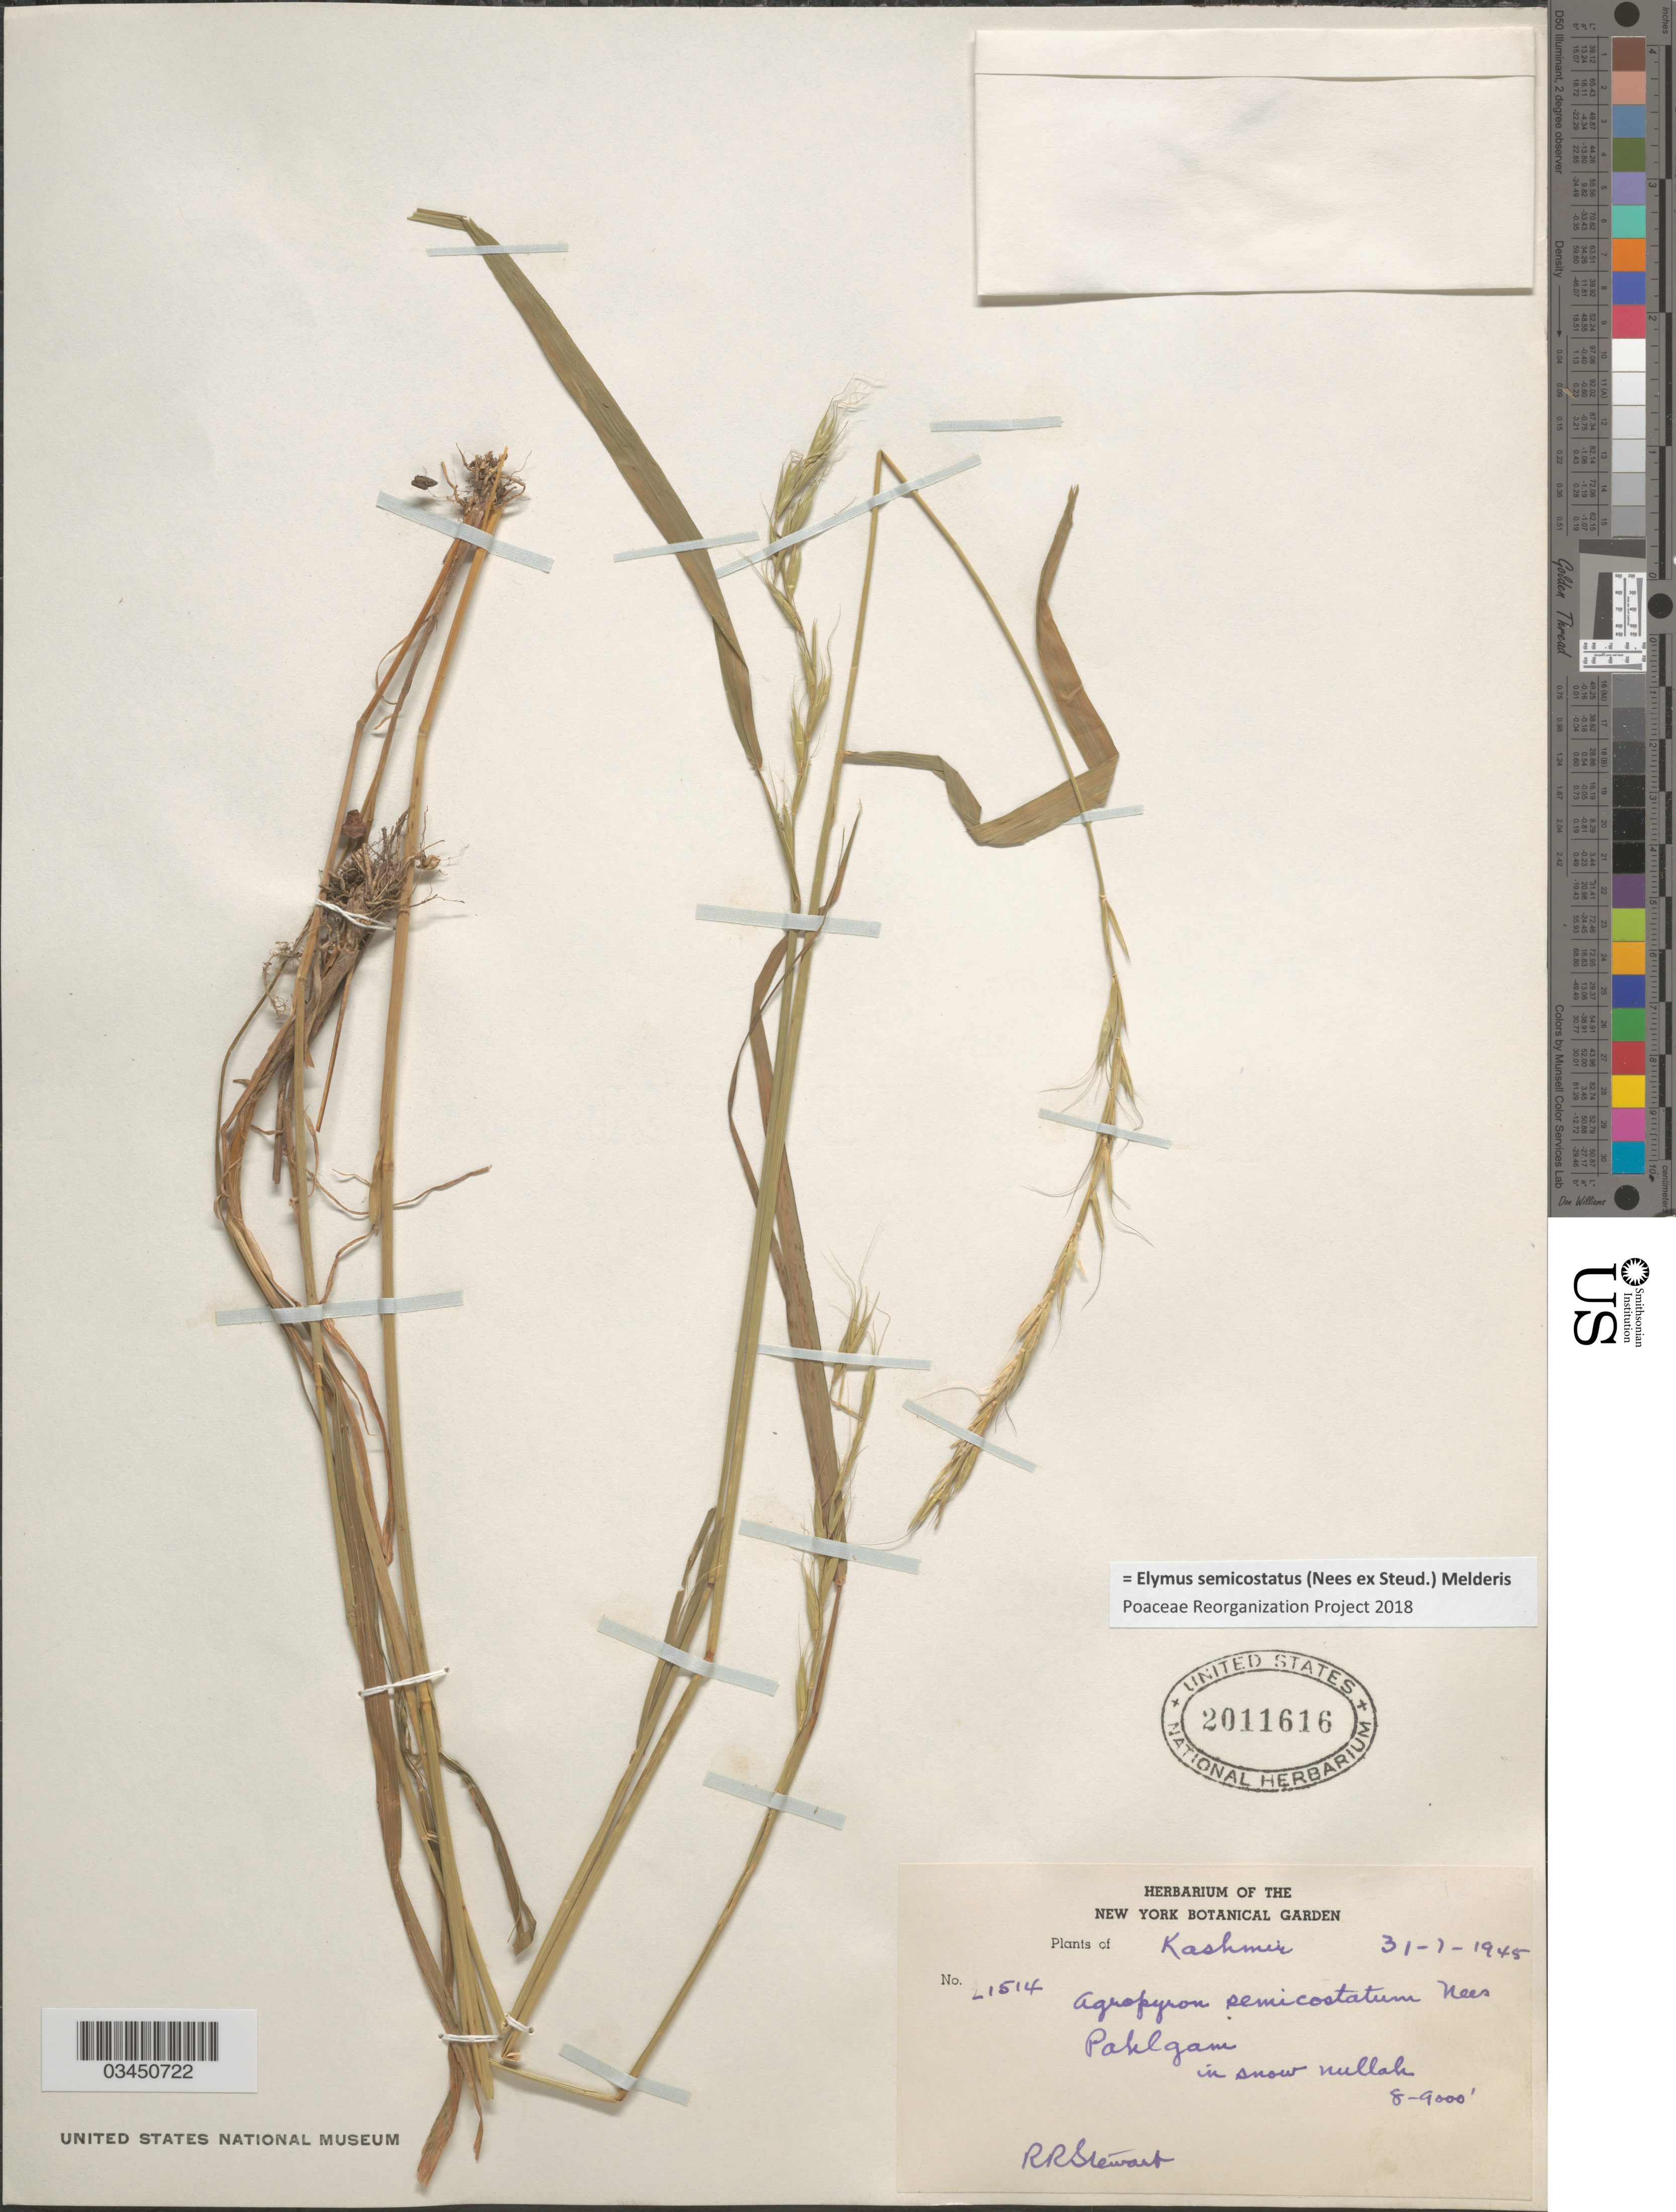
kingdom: Plantae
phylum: Tracheophyta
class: Liliopsida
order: Poales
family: Poaceae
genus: Elymus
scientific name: Elymus semicostatus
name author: (Nees ex Steud.) Melderis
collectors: R. Stewart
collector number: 21514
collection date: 1945-07-31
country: India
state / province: Jammu and Kashmir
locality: Kashmir. Pahlgam in snow nullah.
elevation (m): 2438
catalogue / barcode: US 2011616